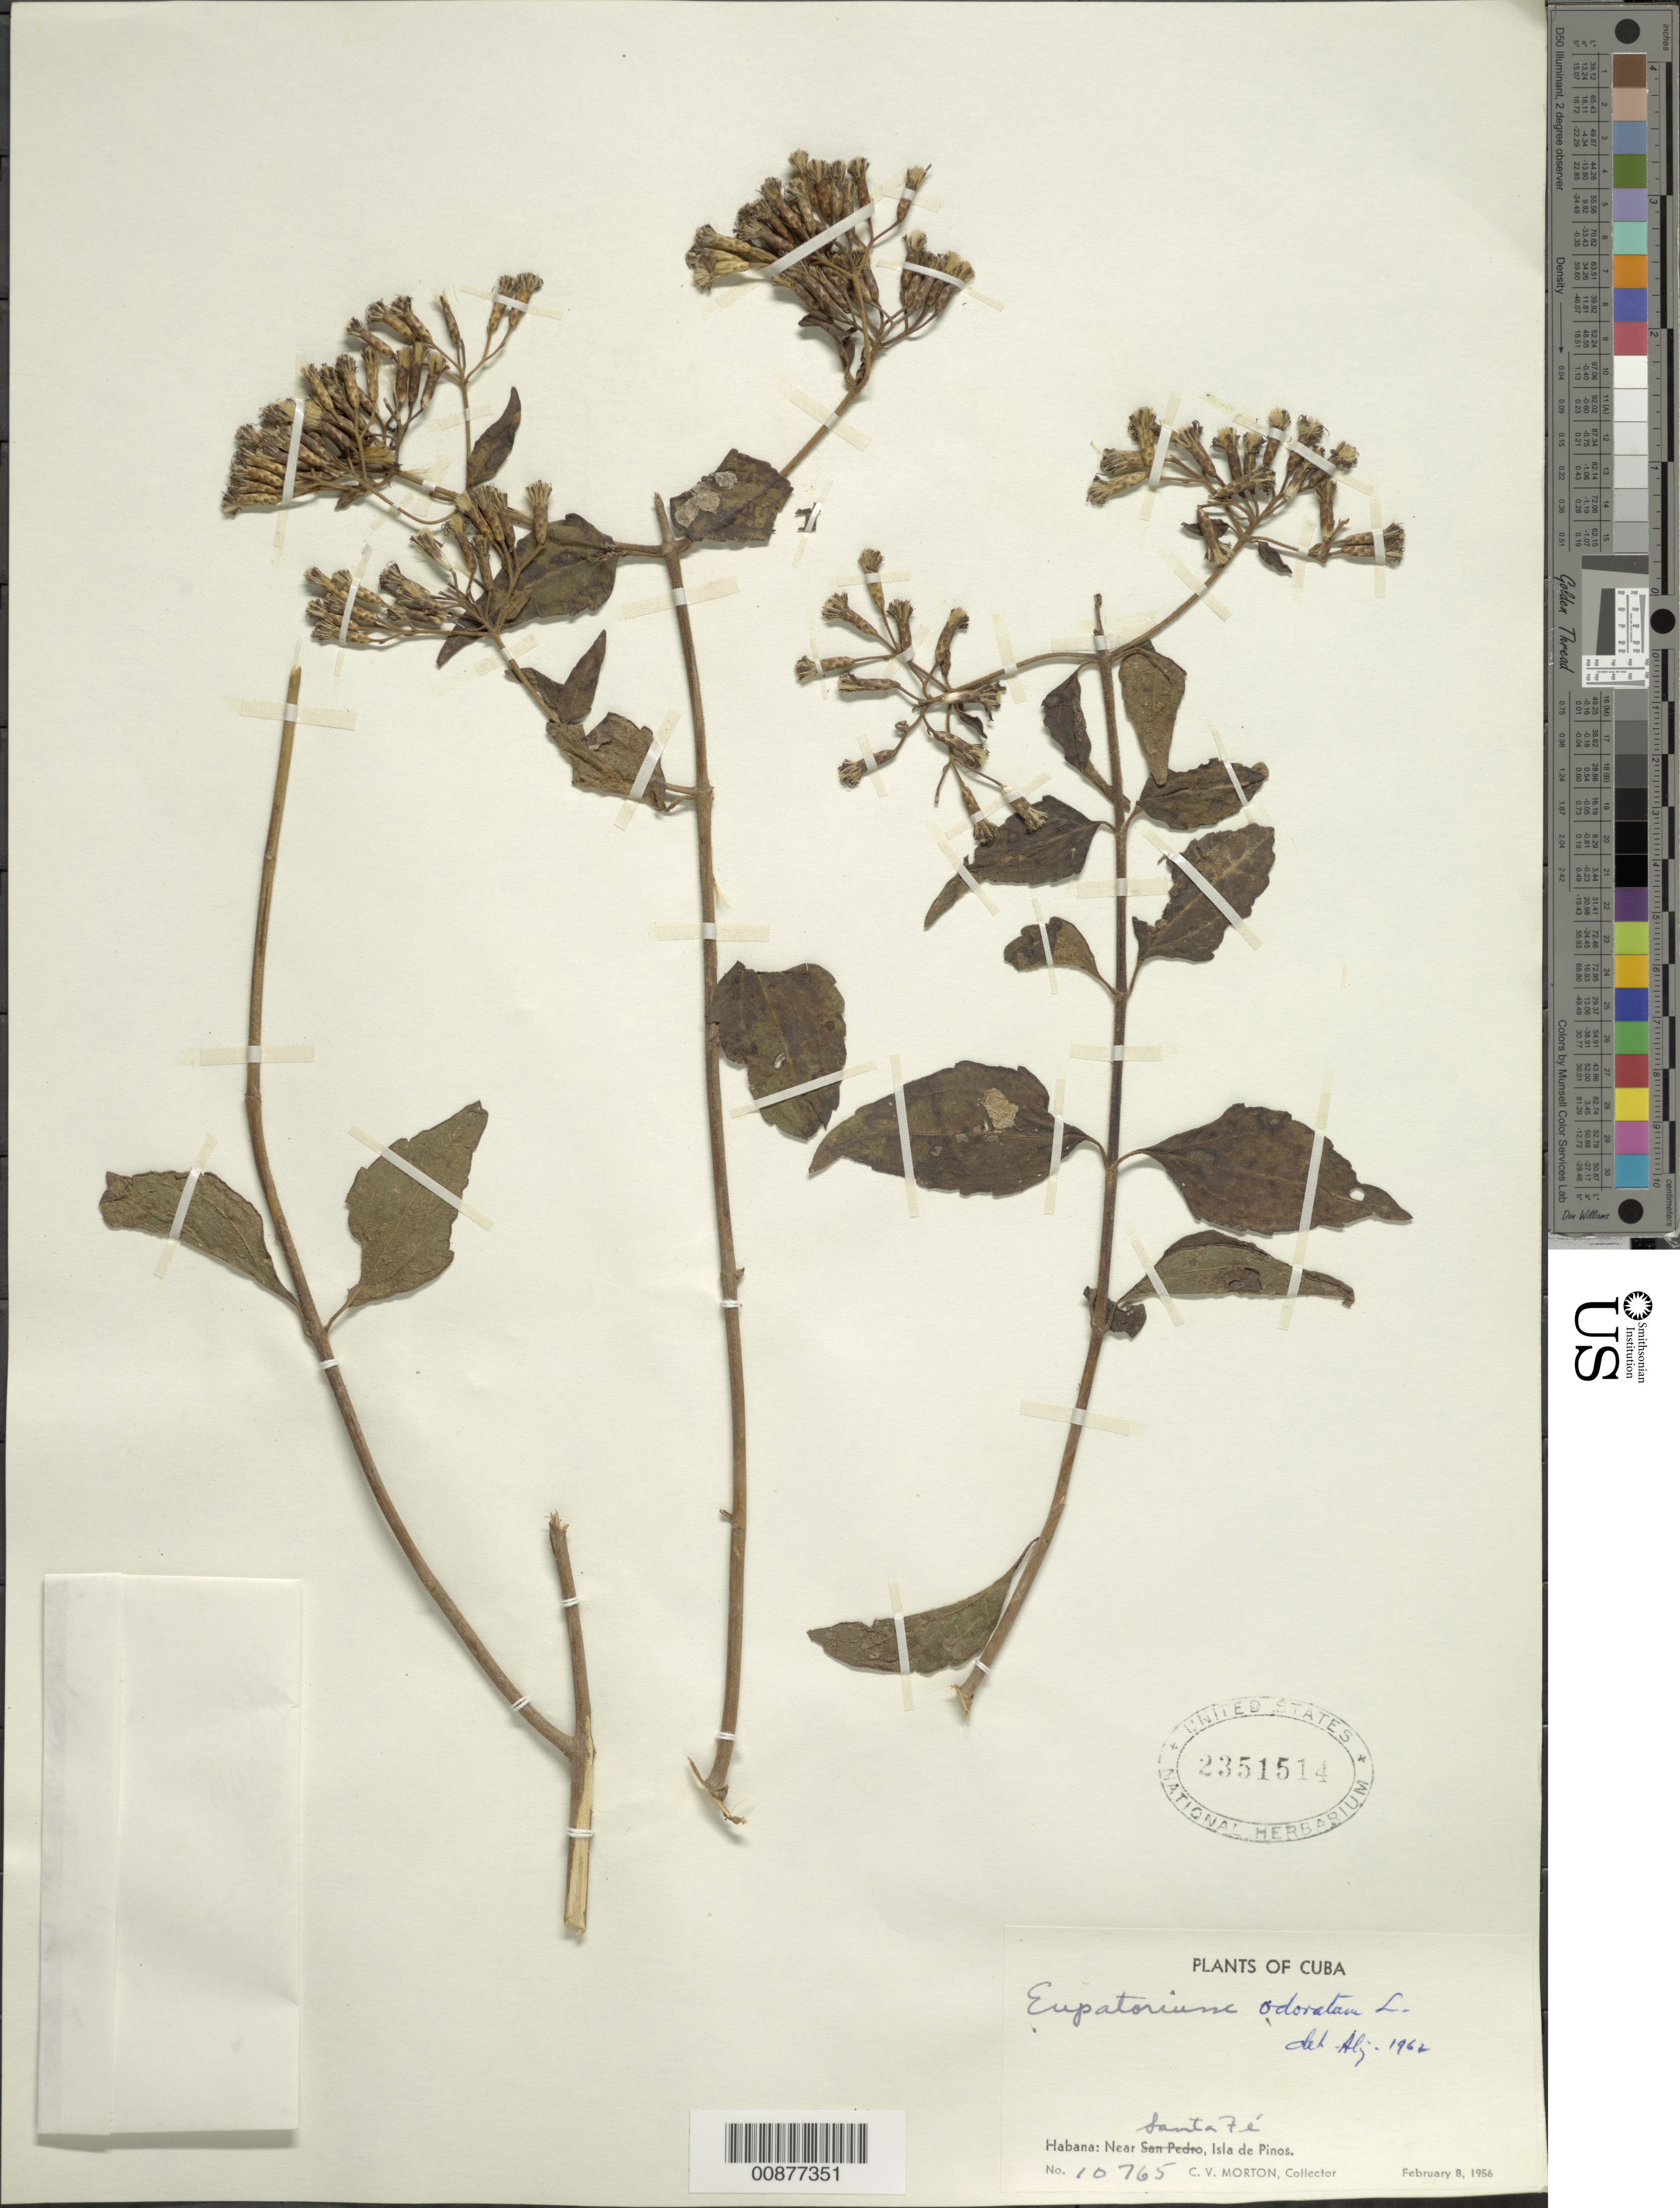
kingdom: Plantae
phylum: Tracheophyta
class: Magnoliopsida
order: Asterales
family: Asteraceae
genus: Chromolaena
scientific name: Chromolaena odorata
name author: (L.) R.M. King & H. Rob.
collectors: C. V. Morton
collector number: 10765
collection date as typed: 08 Feb 1956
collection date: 1956-02-08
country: Cuba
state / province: Isla de La Juventud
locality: Habana: Near Santa Fé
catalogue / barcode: US 2351514